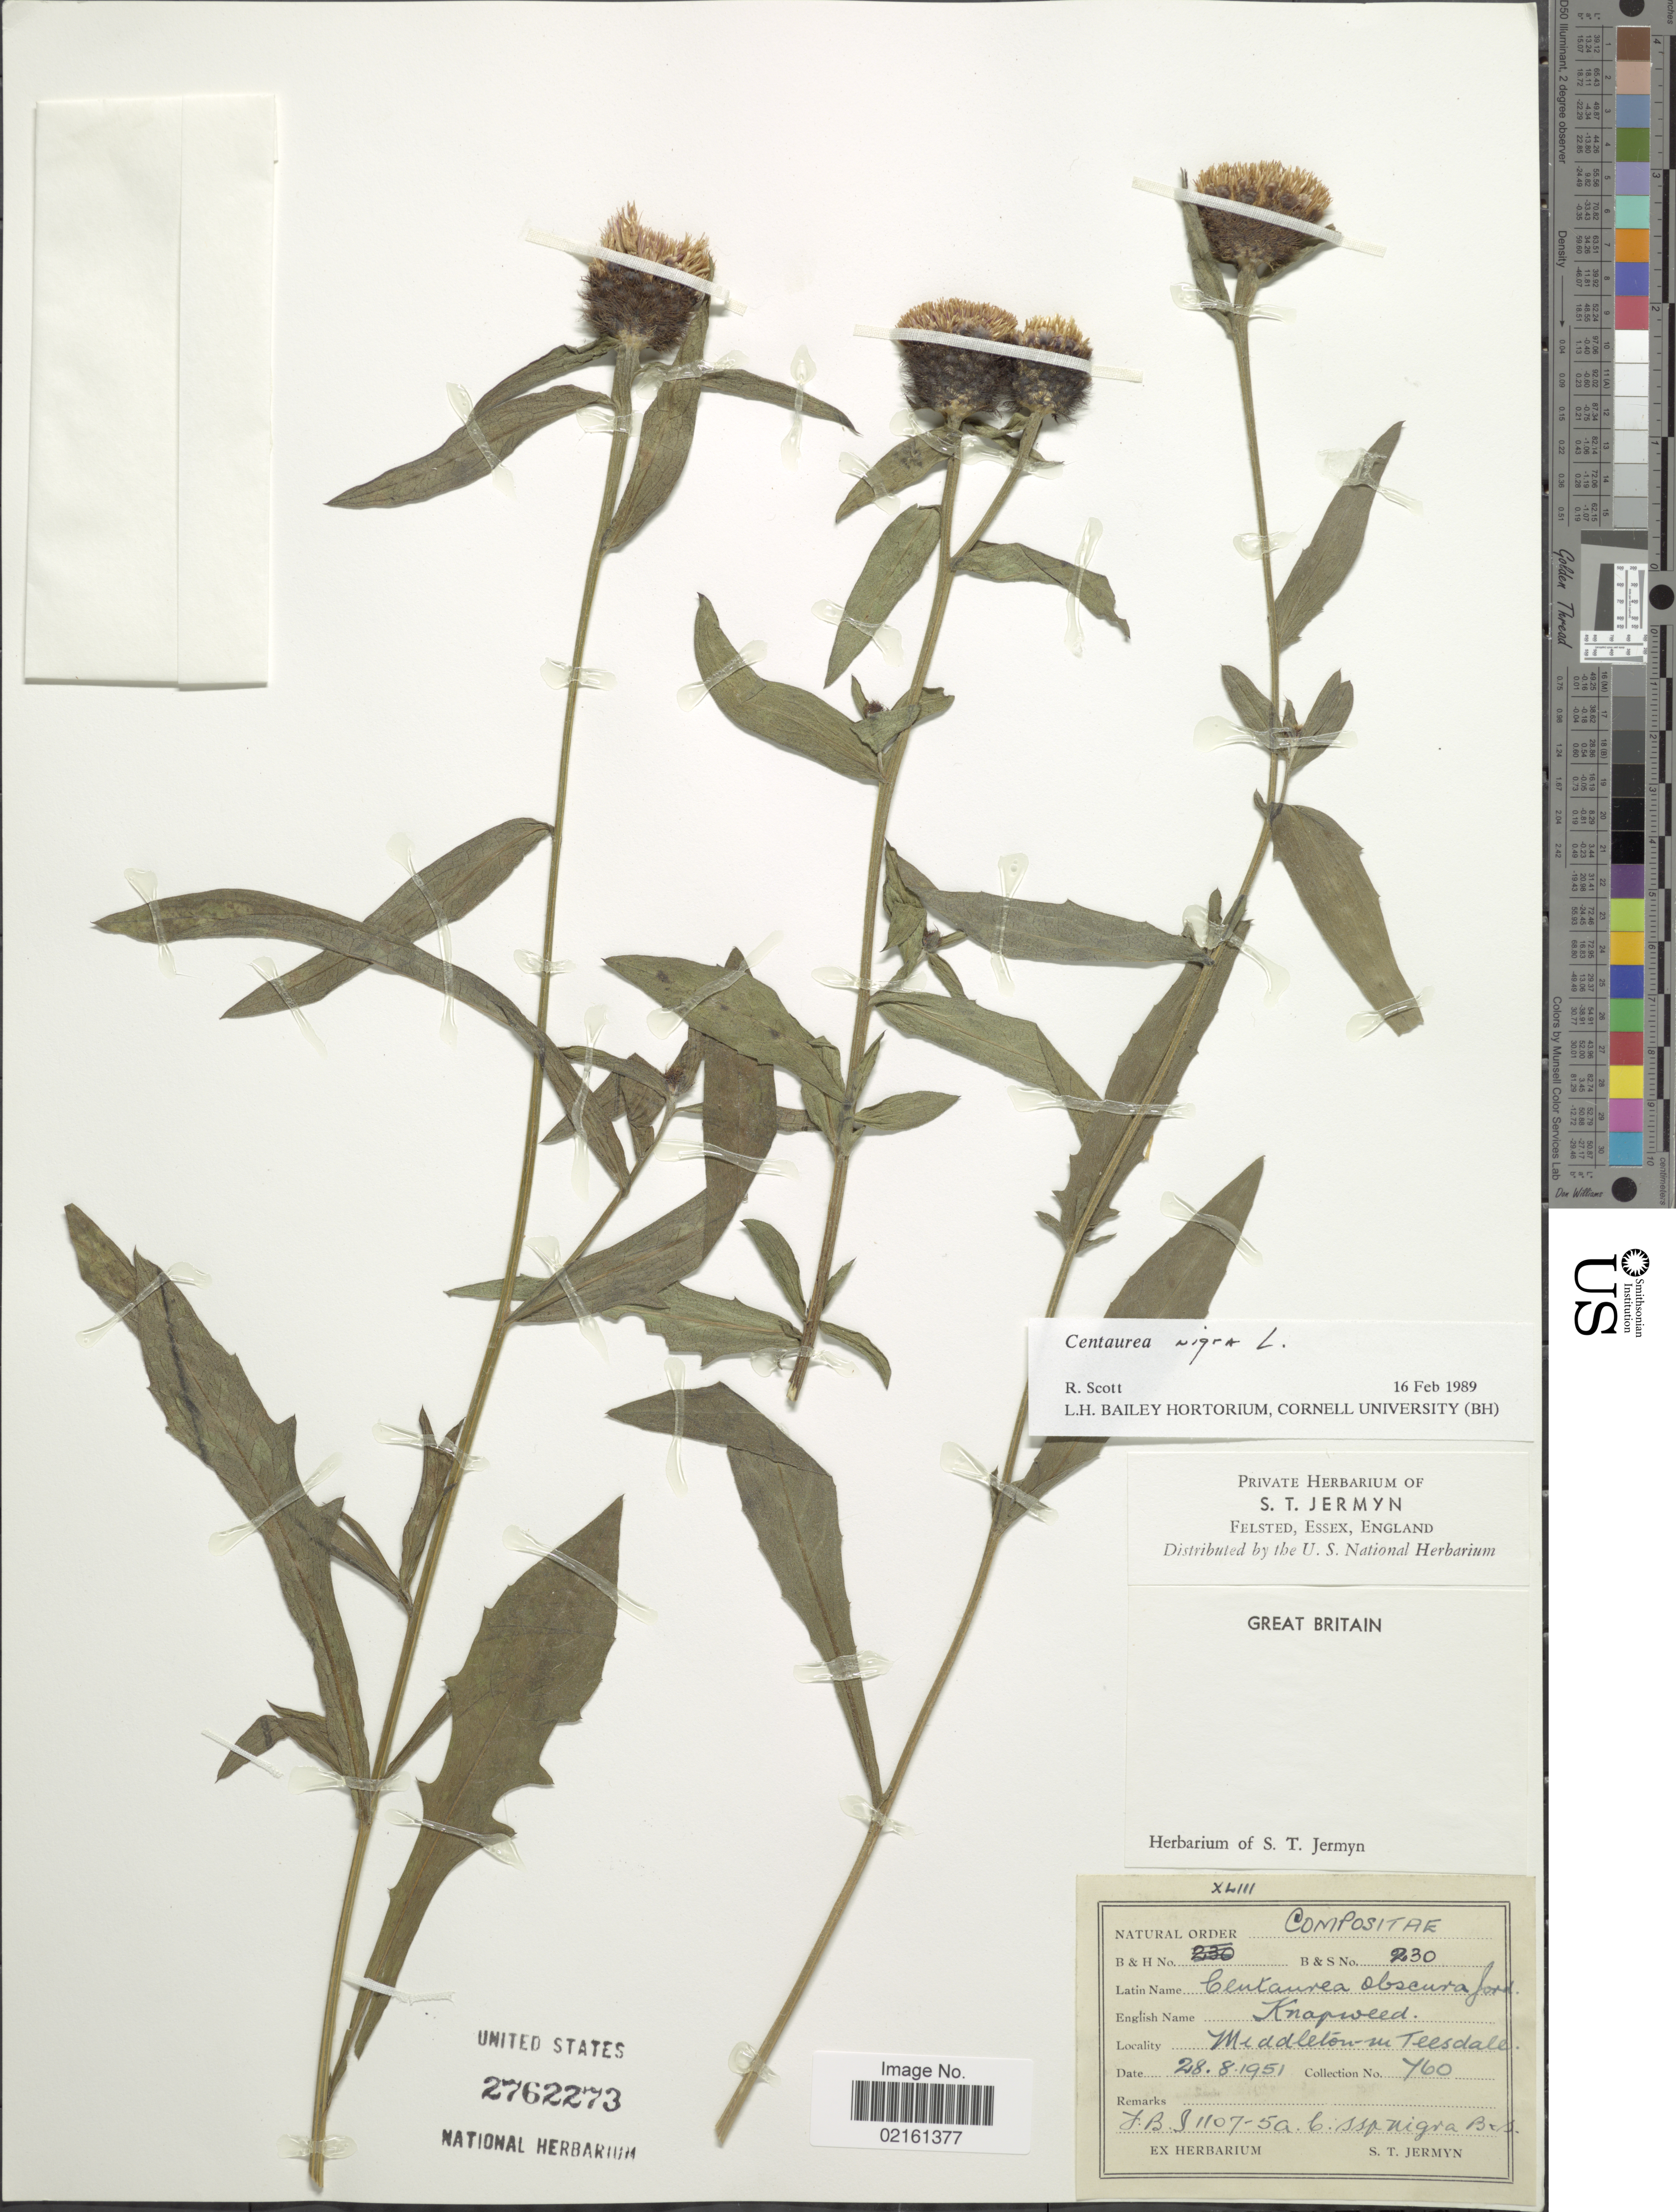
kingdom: Plantae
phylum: Tracheophyta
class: Magnoliopsida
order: Asterales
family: Asteraceae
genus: Centaurea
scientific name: Centaurea nigra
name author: L.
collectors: ex herb. S. T. Jermyn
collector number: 760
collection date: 1951-08-28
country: United Kingdom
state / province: England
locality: Great Britain, Middletown Teesdale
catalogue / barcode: US 2762273